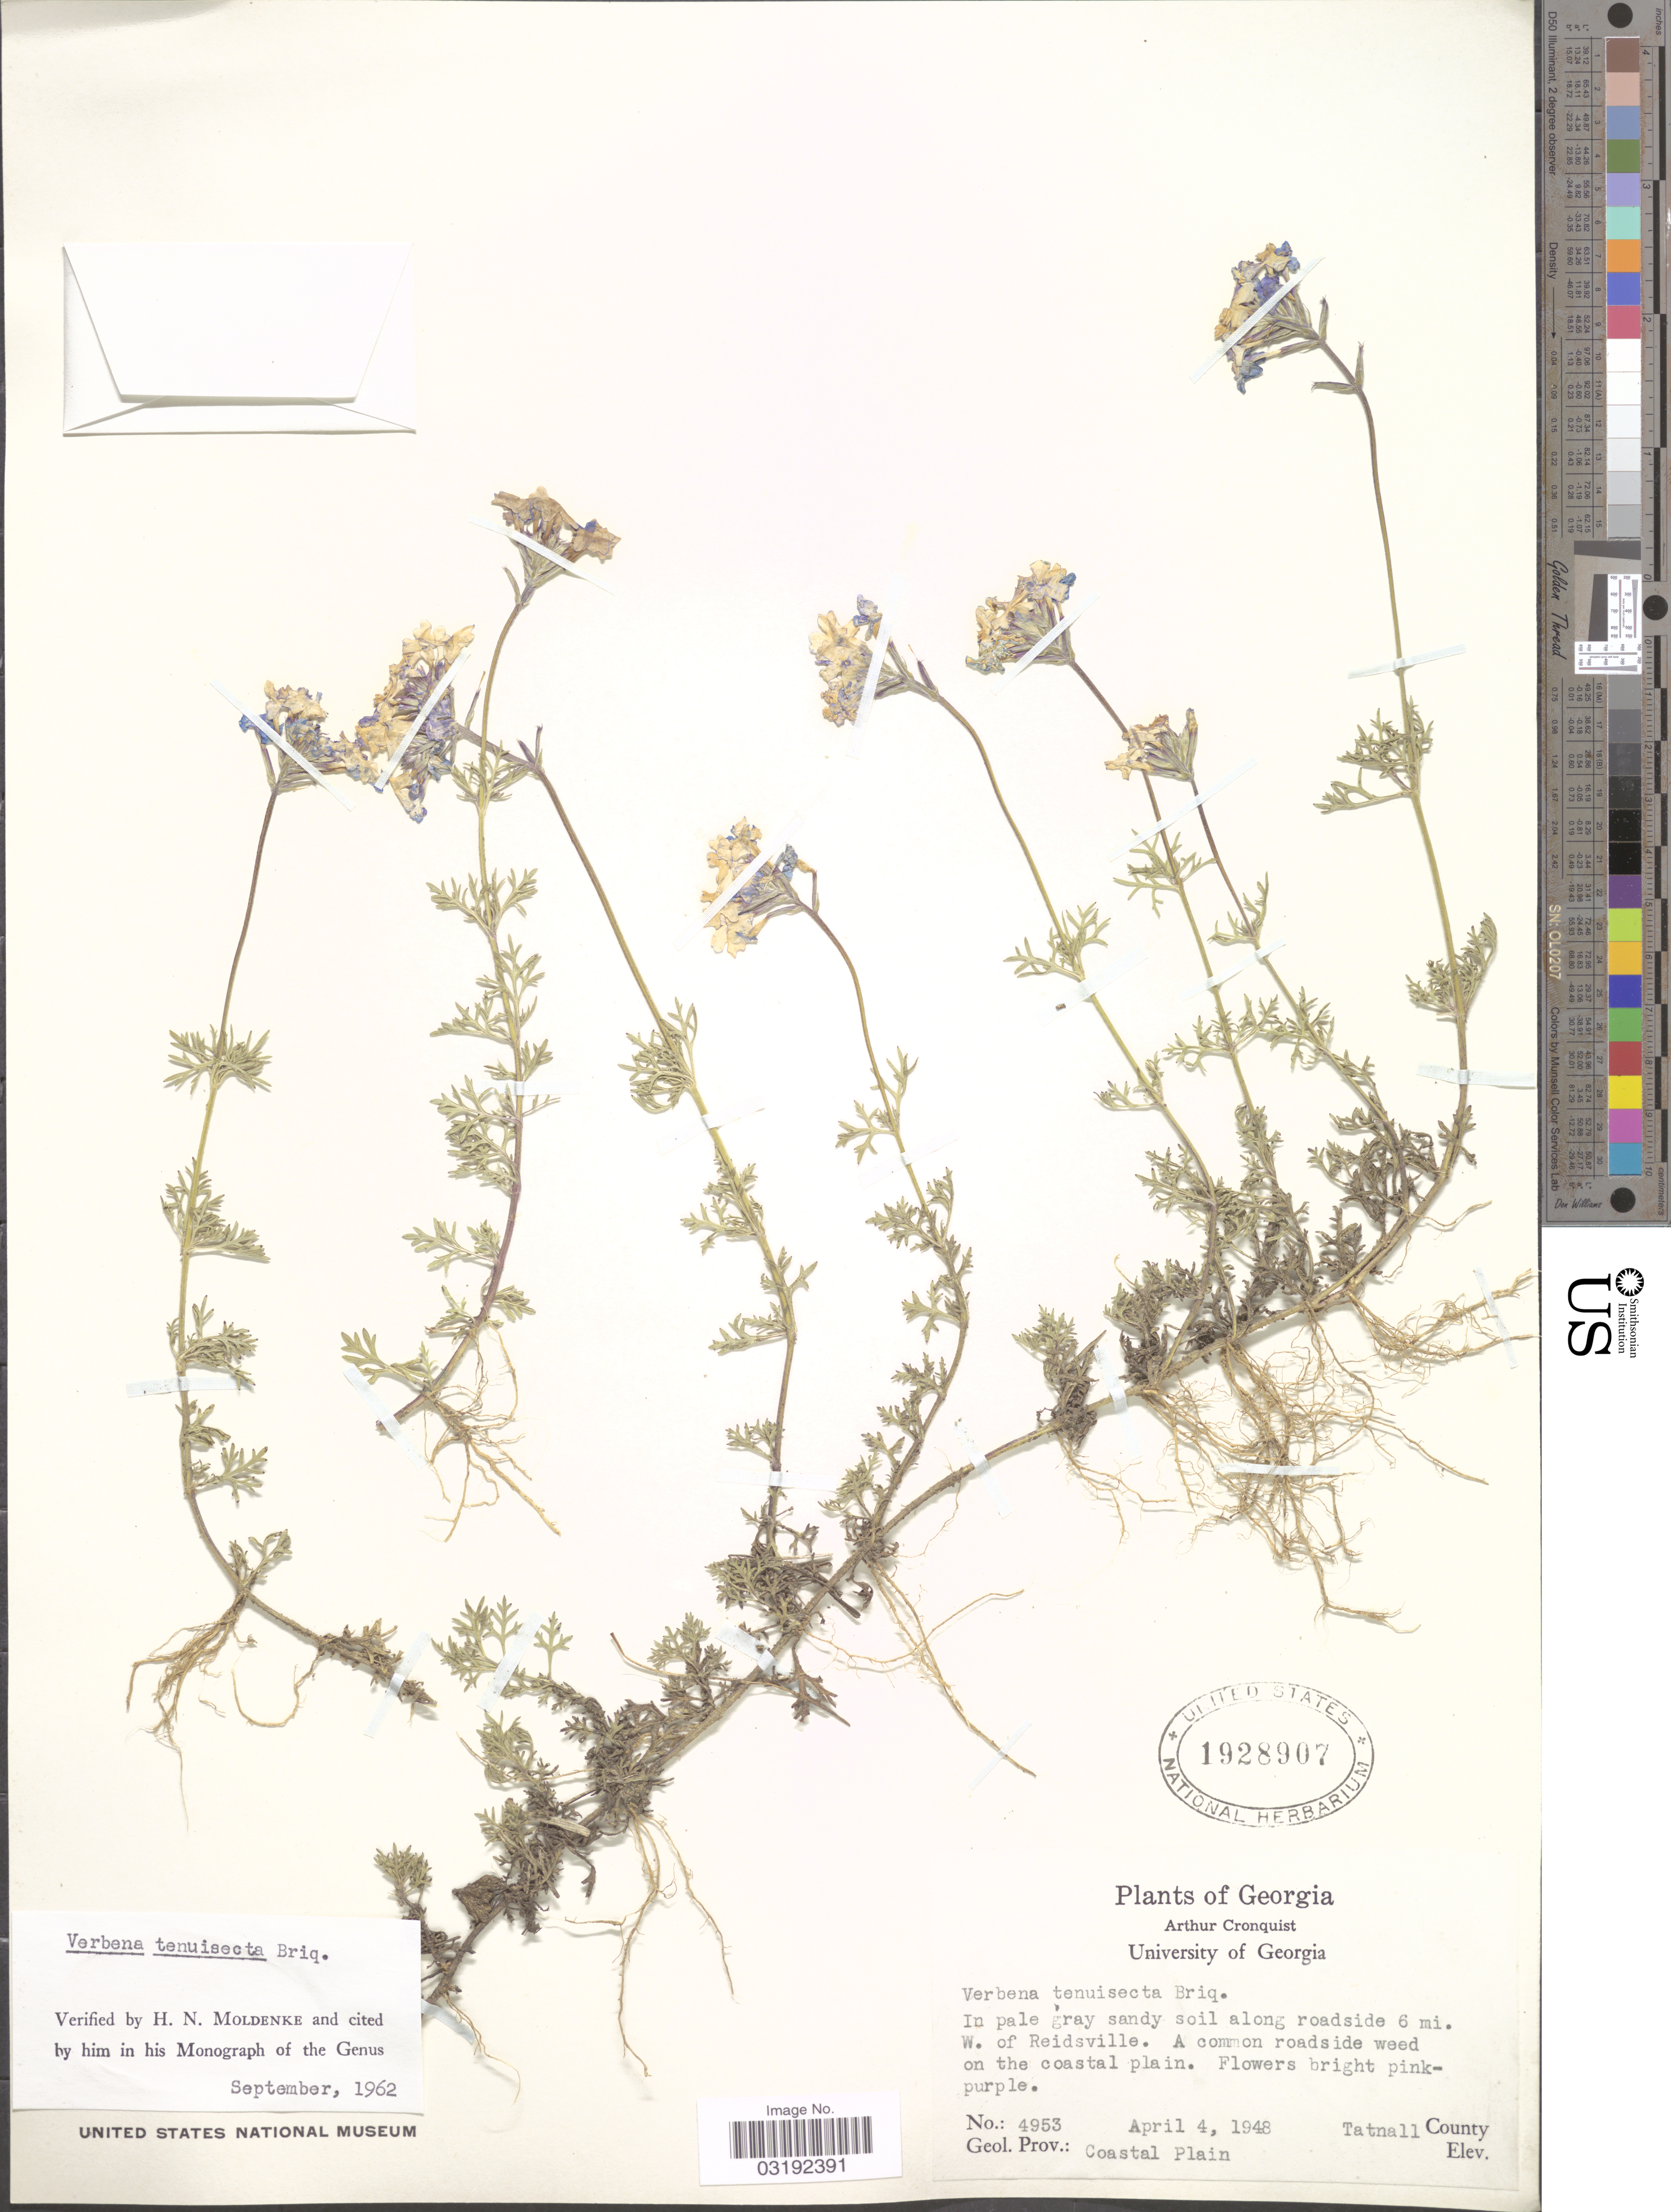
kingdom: Plantae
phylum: Tracheophyta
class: Magnoliopsida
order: Lamiales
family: Verbenaceae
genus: Verbena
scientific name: Verbena tenuisecta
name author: Briq.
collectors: A. J. Cronquist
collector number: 4953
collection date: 1948-04-04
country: United States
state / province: Georgia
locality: In pale gray sandy soil along roadside 6 mi. W. of Reidsville. Geol. Prov.: Coastal Plain, Tatnall County.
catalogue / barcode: US 1928907